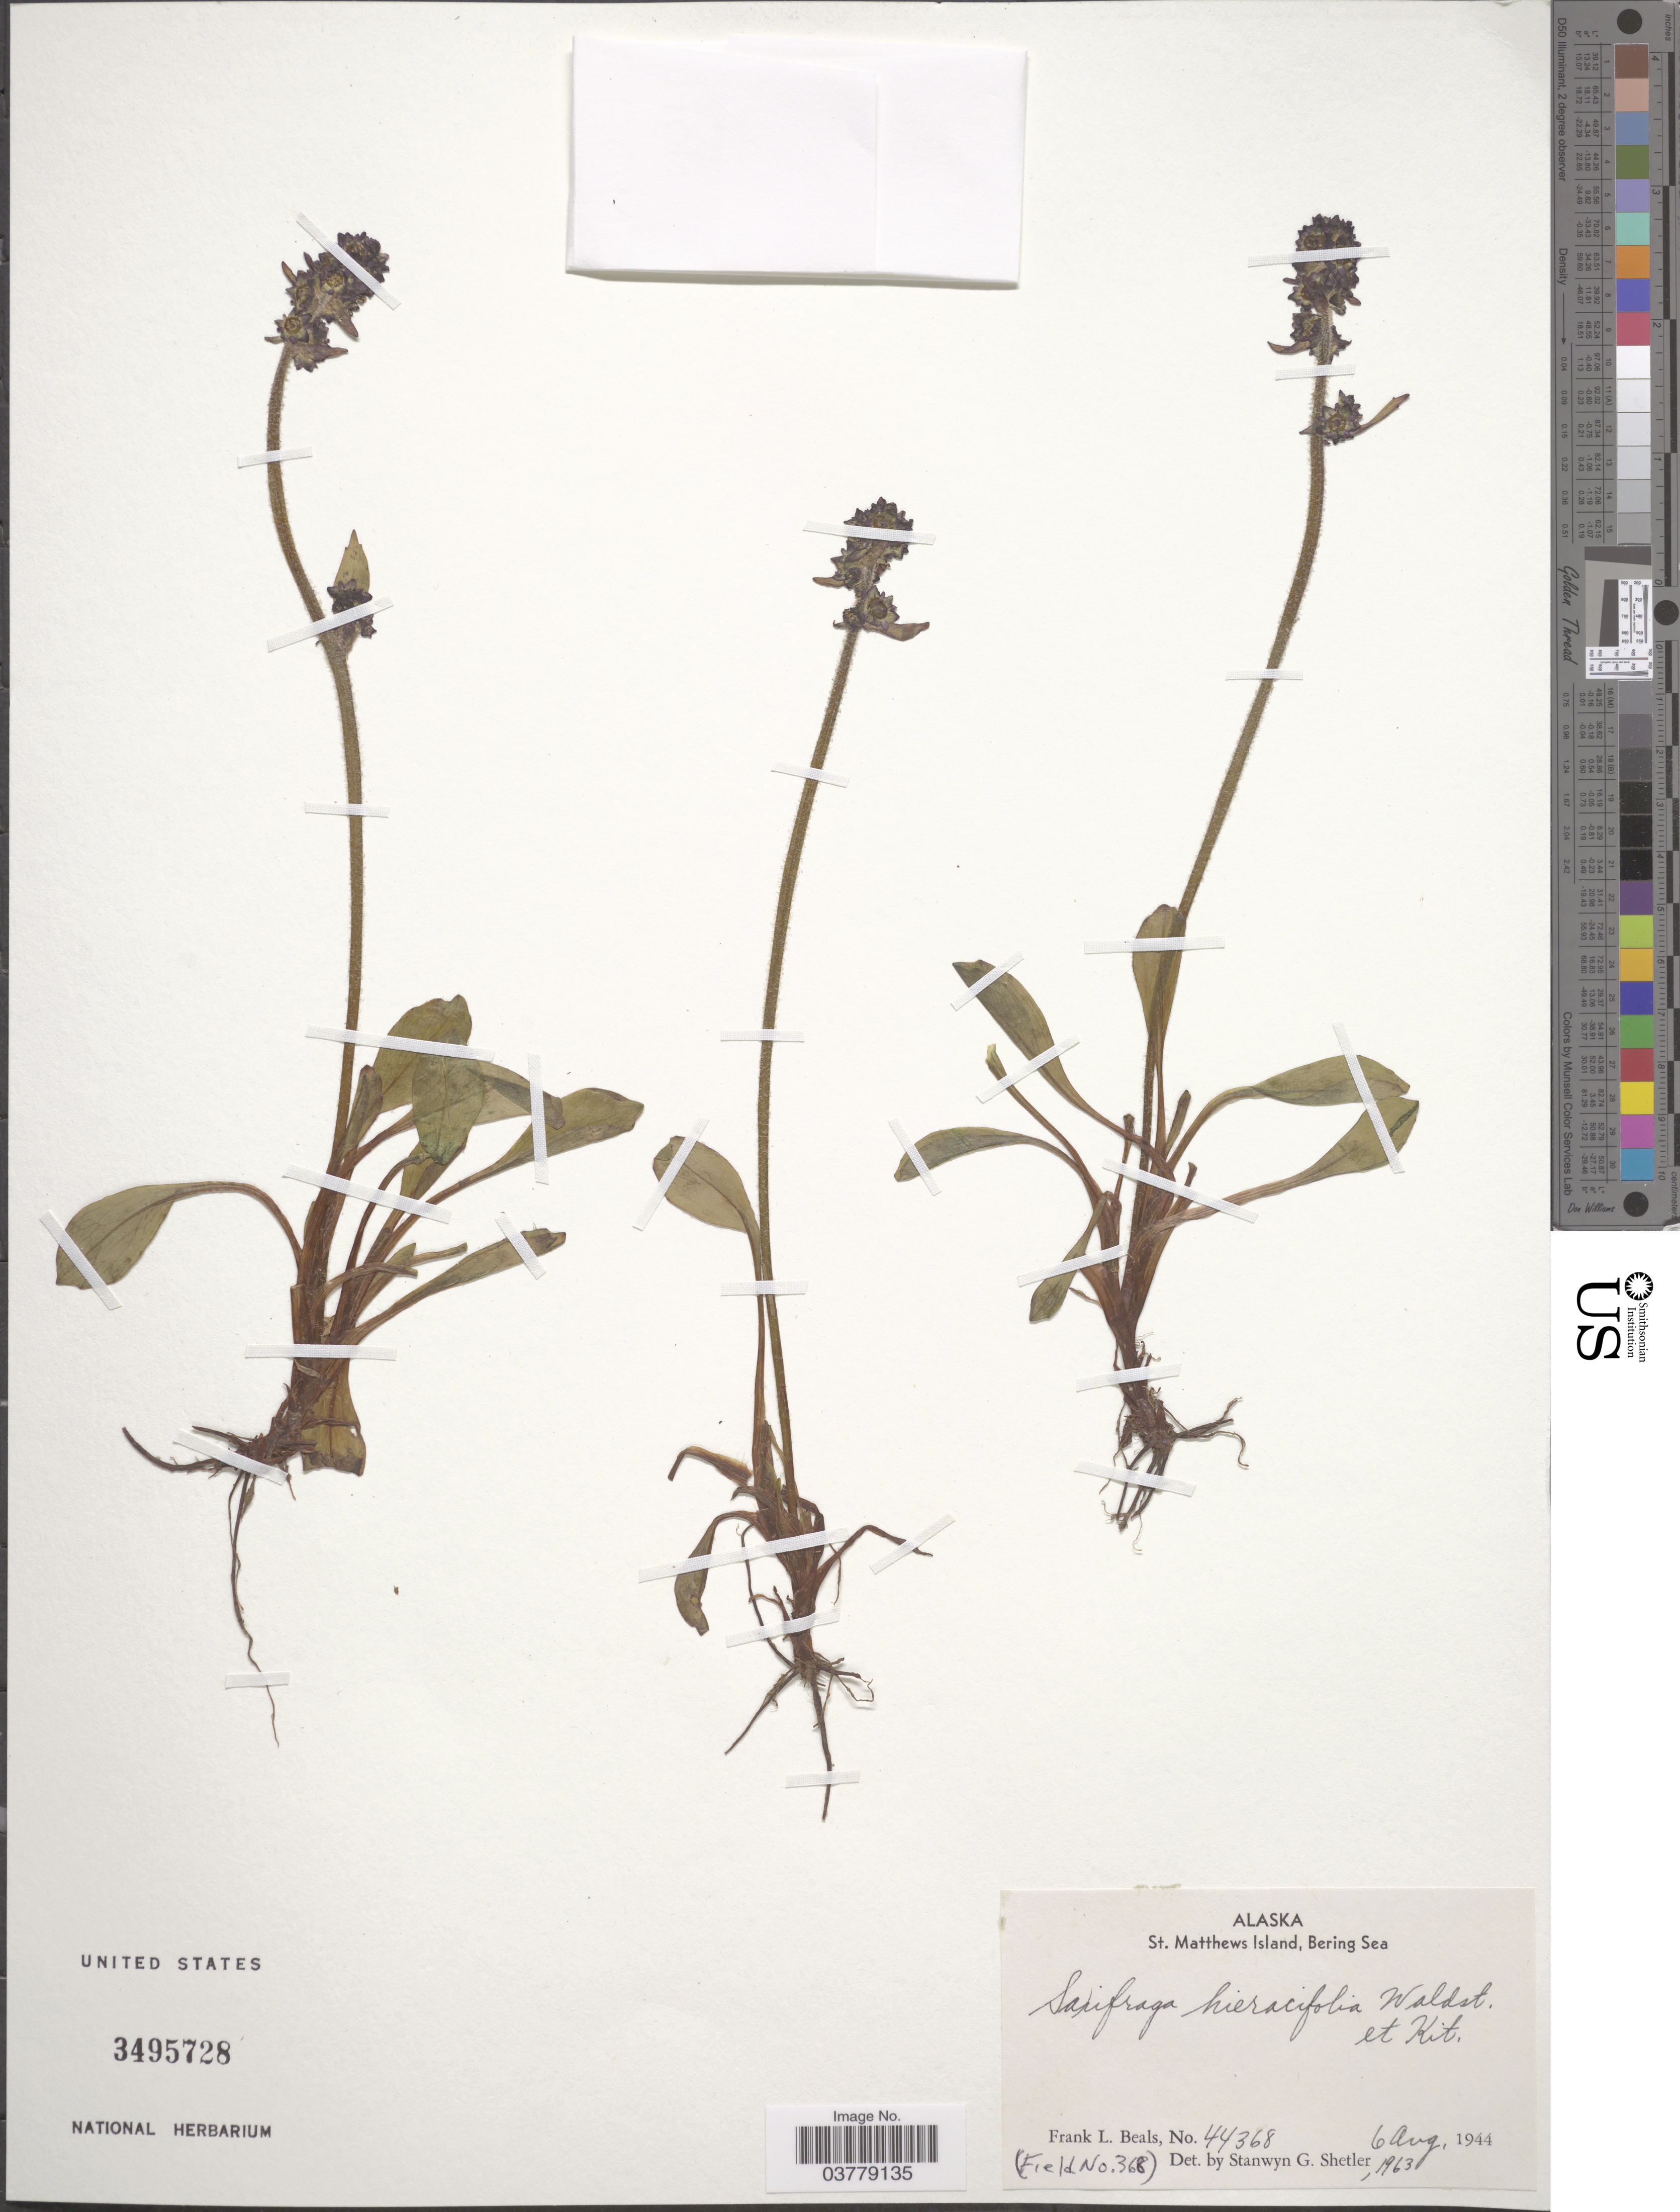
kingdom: Plantae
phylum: Tracheophyta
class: Magnoliopsida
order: Saxifragales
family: Saxifragaceae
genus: Micranthes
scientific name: Micranthes hieraciifolia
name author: (Waldst. & Kit. ex Willd.) Haw.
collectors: F. Beals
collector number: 44368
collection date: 1944-08-06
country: United States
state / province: Alaska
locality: St. Matthews Island, Bering Sea.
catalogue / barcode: US 3495728